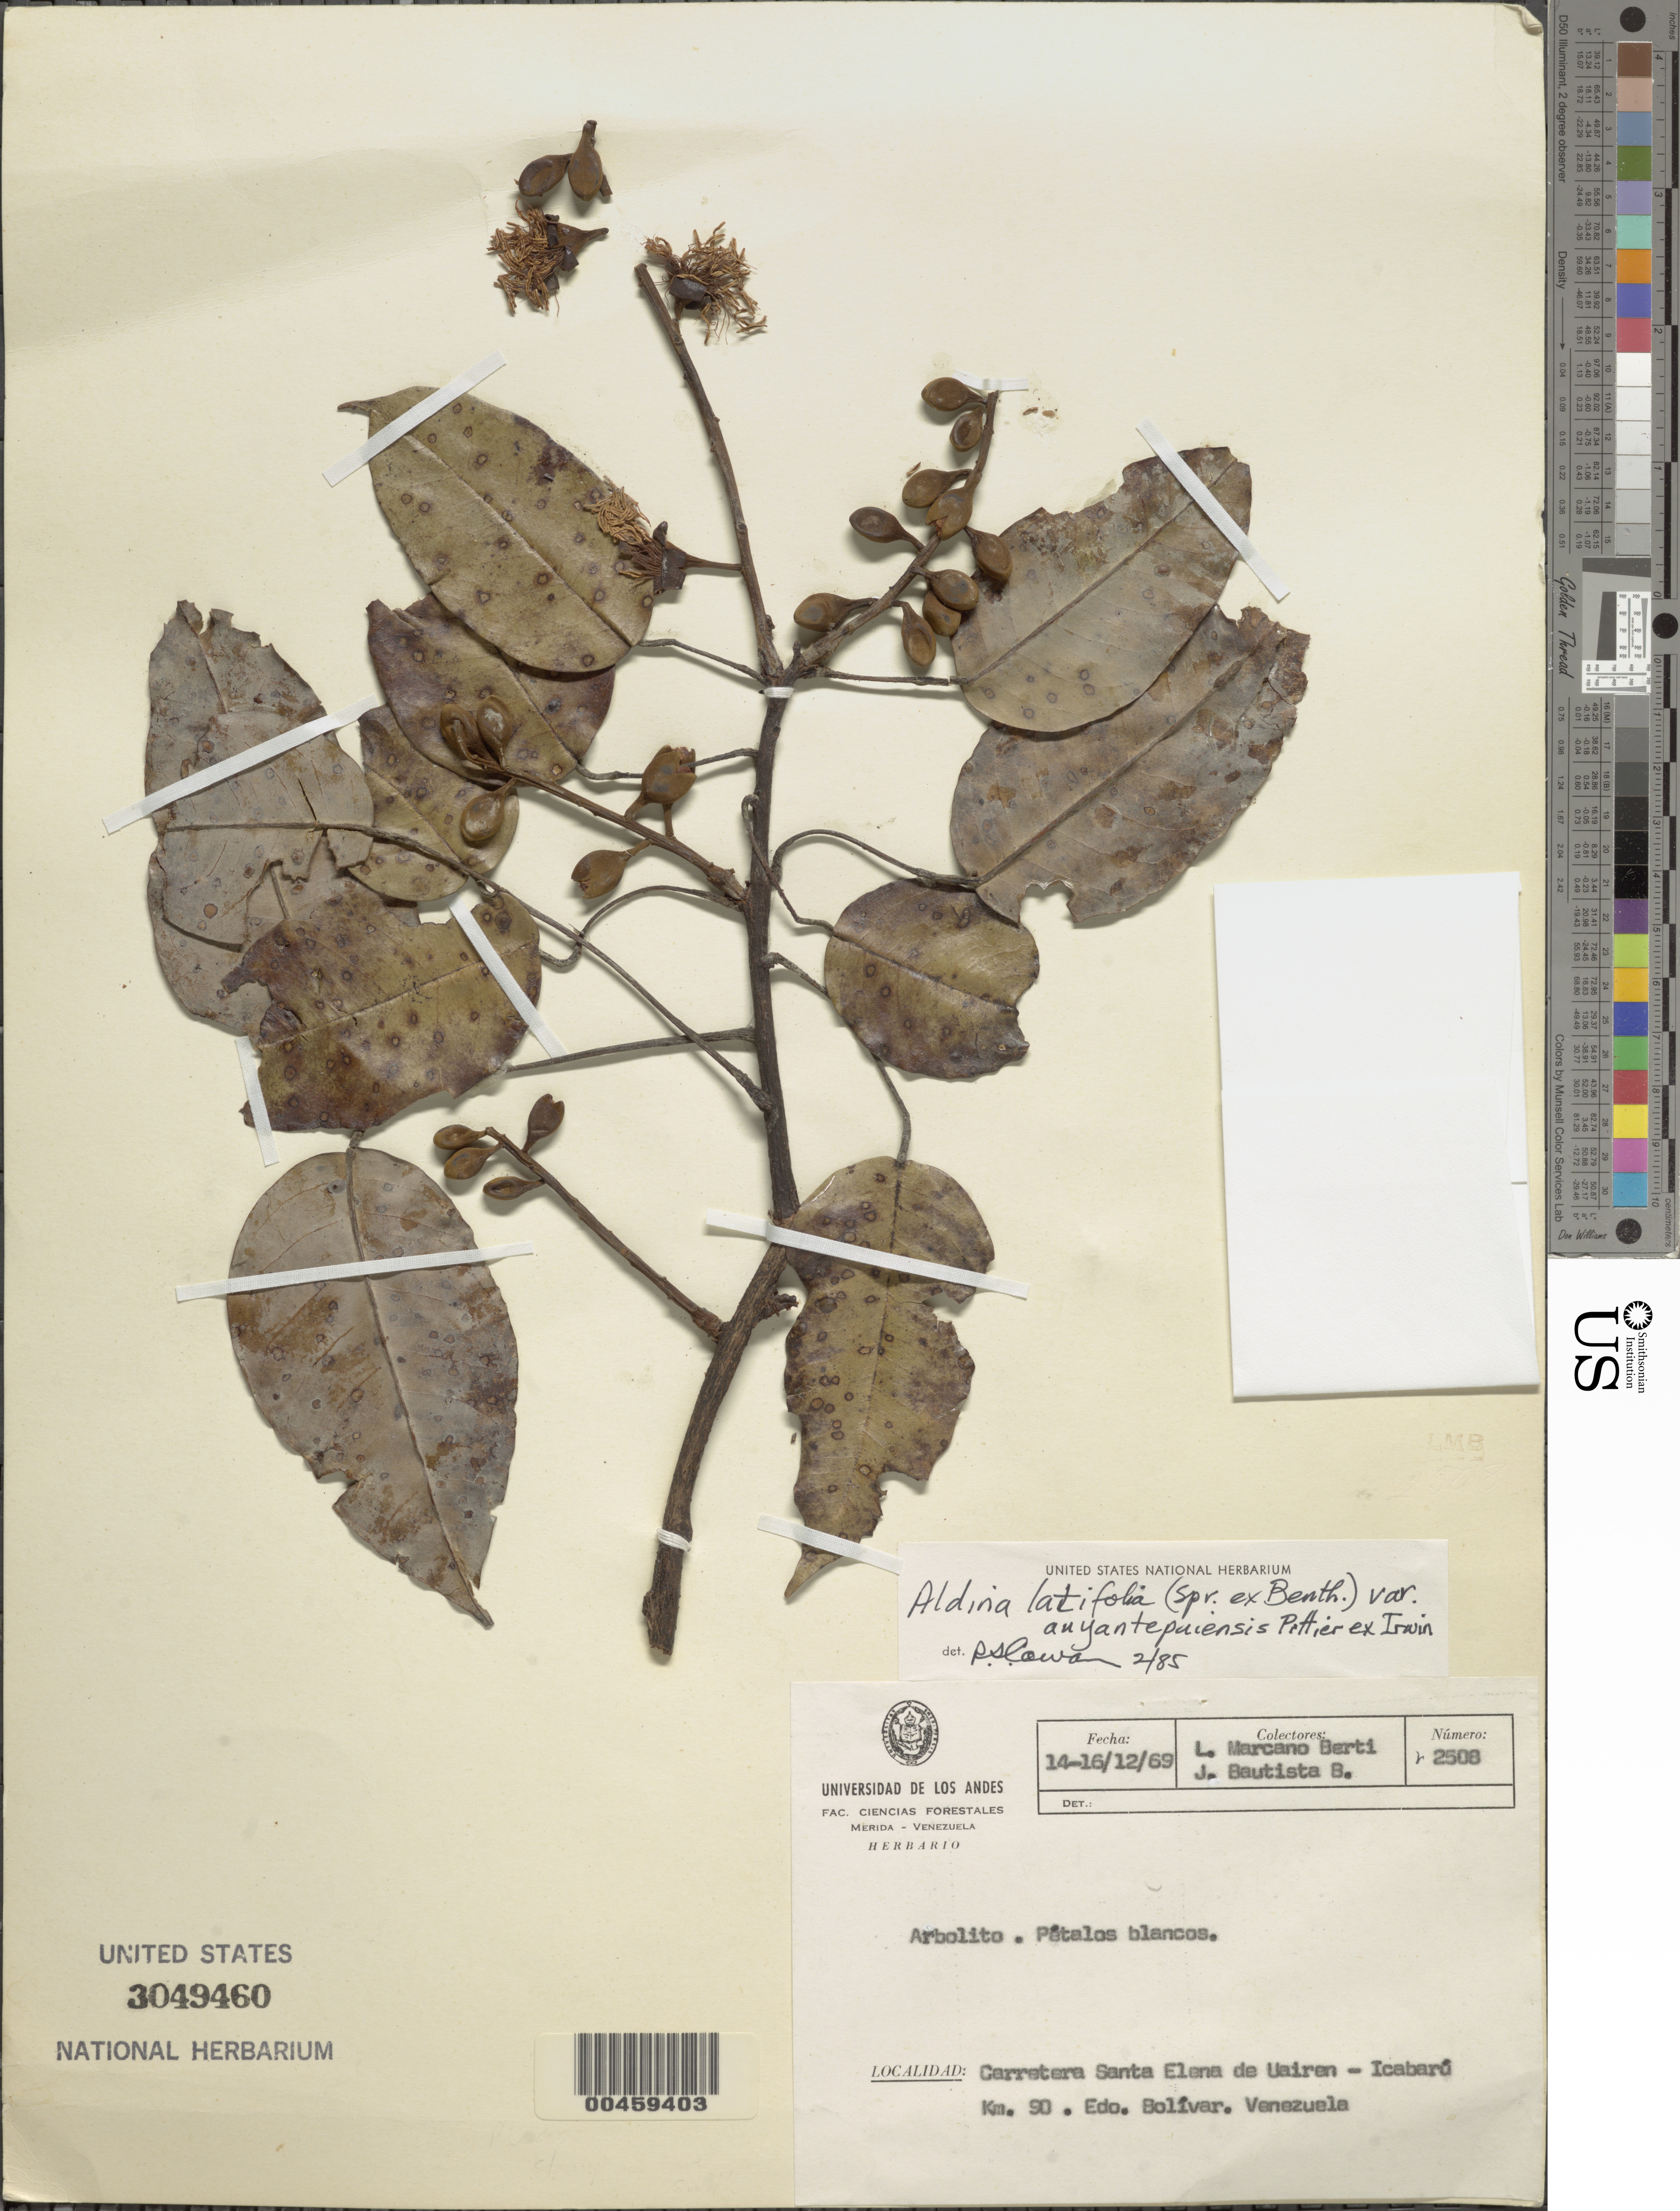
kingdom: Plantae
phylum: Tracheophyta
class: Magnoliopsida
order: Fabales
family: Fabaceae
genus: Aldina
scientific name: Aldina latifolia var. auyantepuiensis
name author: Pittier ex H.S. Irwin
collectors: L. Marcano-Berti & J. A. Bautista B.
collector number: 2508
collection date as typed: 14 Dec 1969 to 16 Dec 1969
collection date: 1969-12-14/1969-12-16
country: Venezuela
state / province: Bolivar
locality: Carretera santa elena de uairen - icabaru, km 90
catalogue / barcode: US 3049460